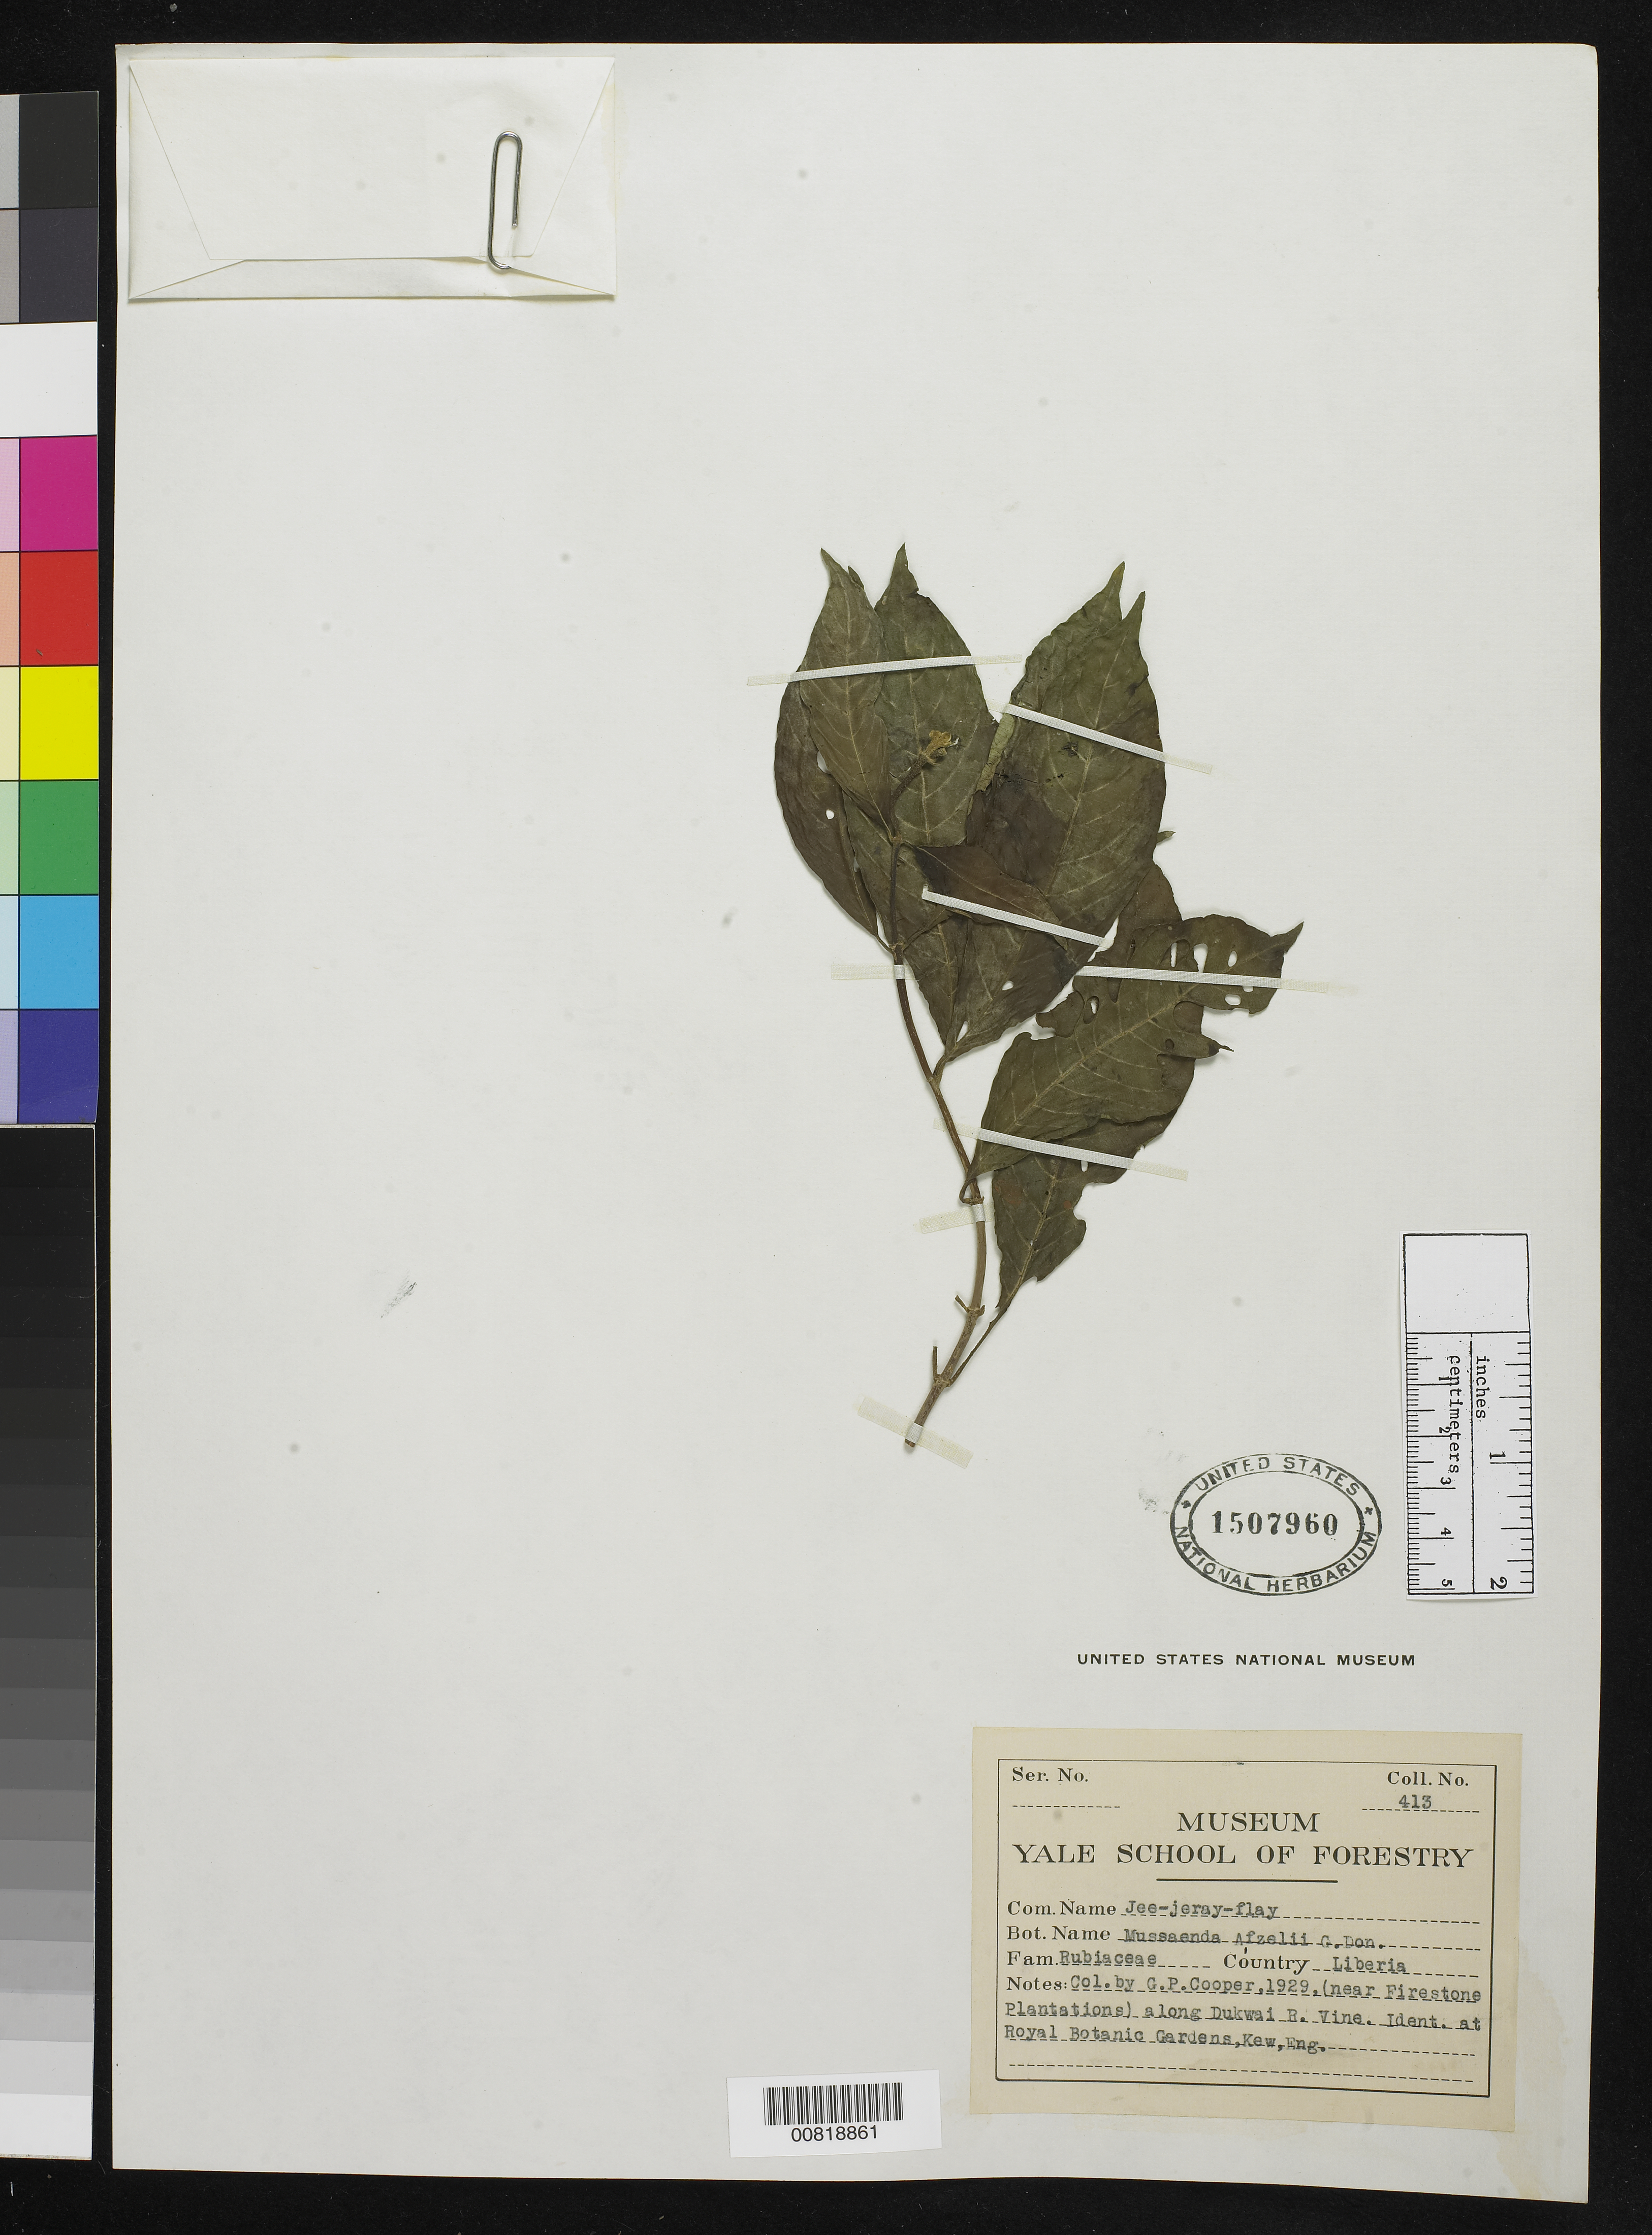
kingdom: Plantae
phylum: Tracheophyta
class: Magnoliopsida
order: Gentianales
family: Rubiaceae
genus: Mussaenda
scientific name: Mussaenda afzelii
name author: G. Don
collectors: G. Cooper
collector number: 413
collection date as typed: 1929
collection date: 1929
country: Liberia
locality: (near Firestone Plantations) along Dukwai River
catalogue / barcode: US 1507960